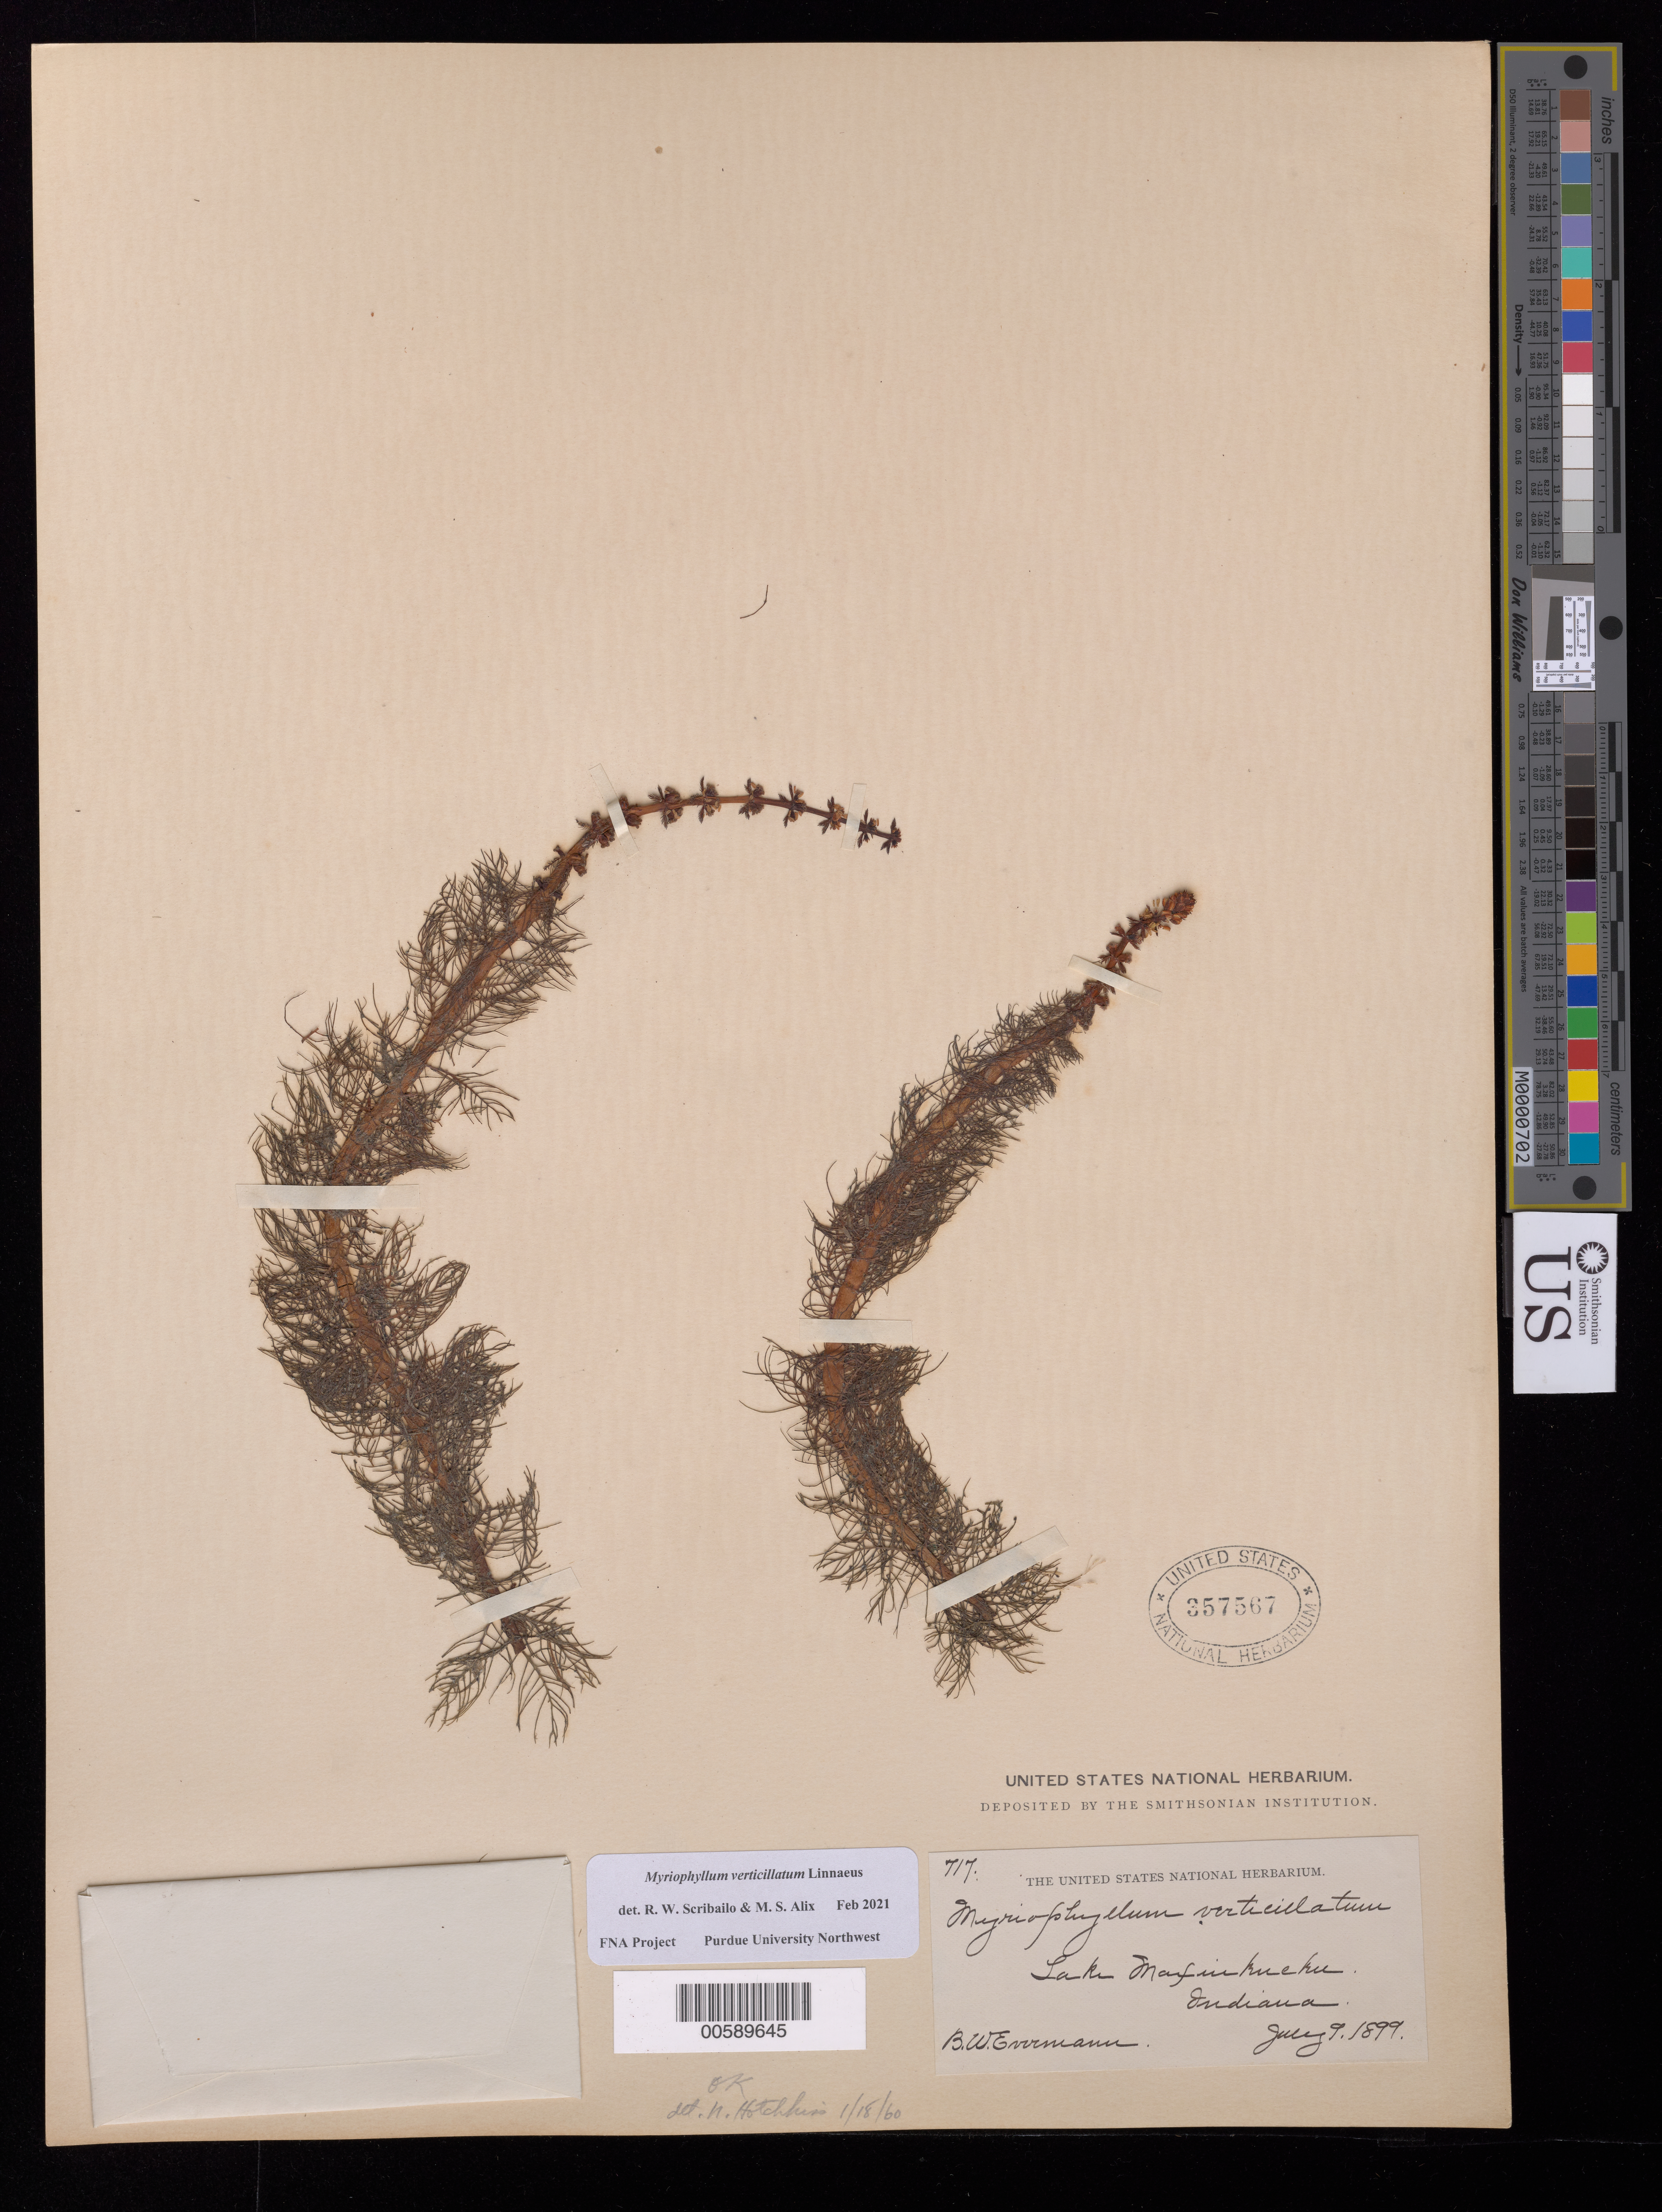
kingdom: Plantae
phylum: Tracheophyta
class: Magnoliopsida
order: Saxifragales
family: Haloragaceae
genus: Myriophyllum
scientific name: Myriophyllum verticillatum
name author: L.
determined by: Scribailo, R. W.; Alix, M. S.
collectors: B. W. Evermann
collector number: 717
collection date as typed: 09 Jul 1899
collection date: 1899-07-09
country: United States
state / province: Indiana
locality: Lake Maxinkuckee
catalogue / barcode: US 357567